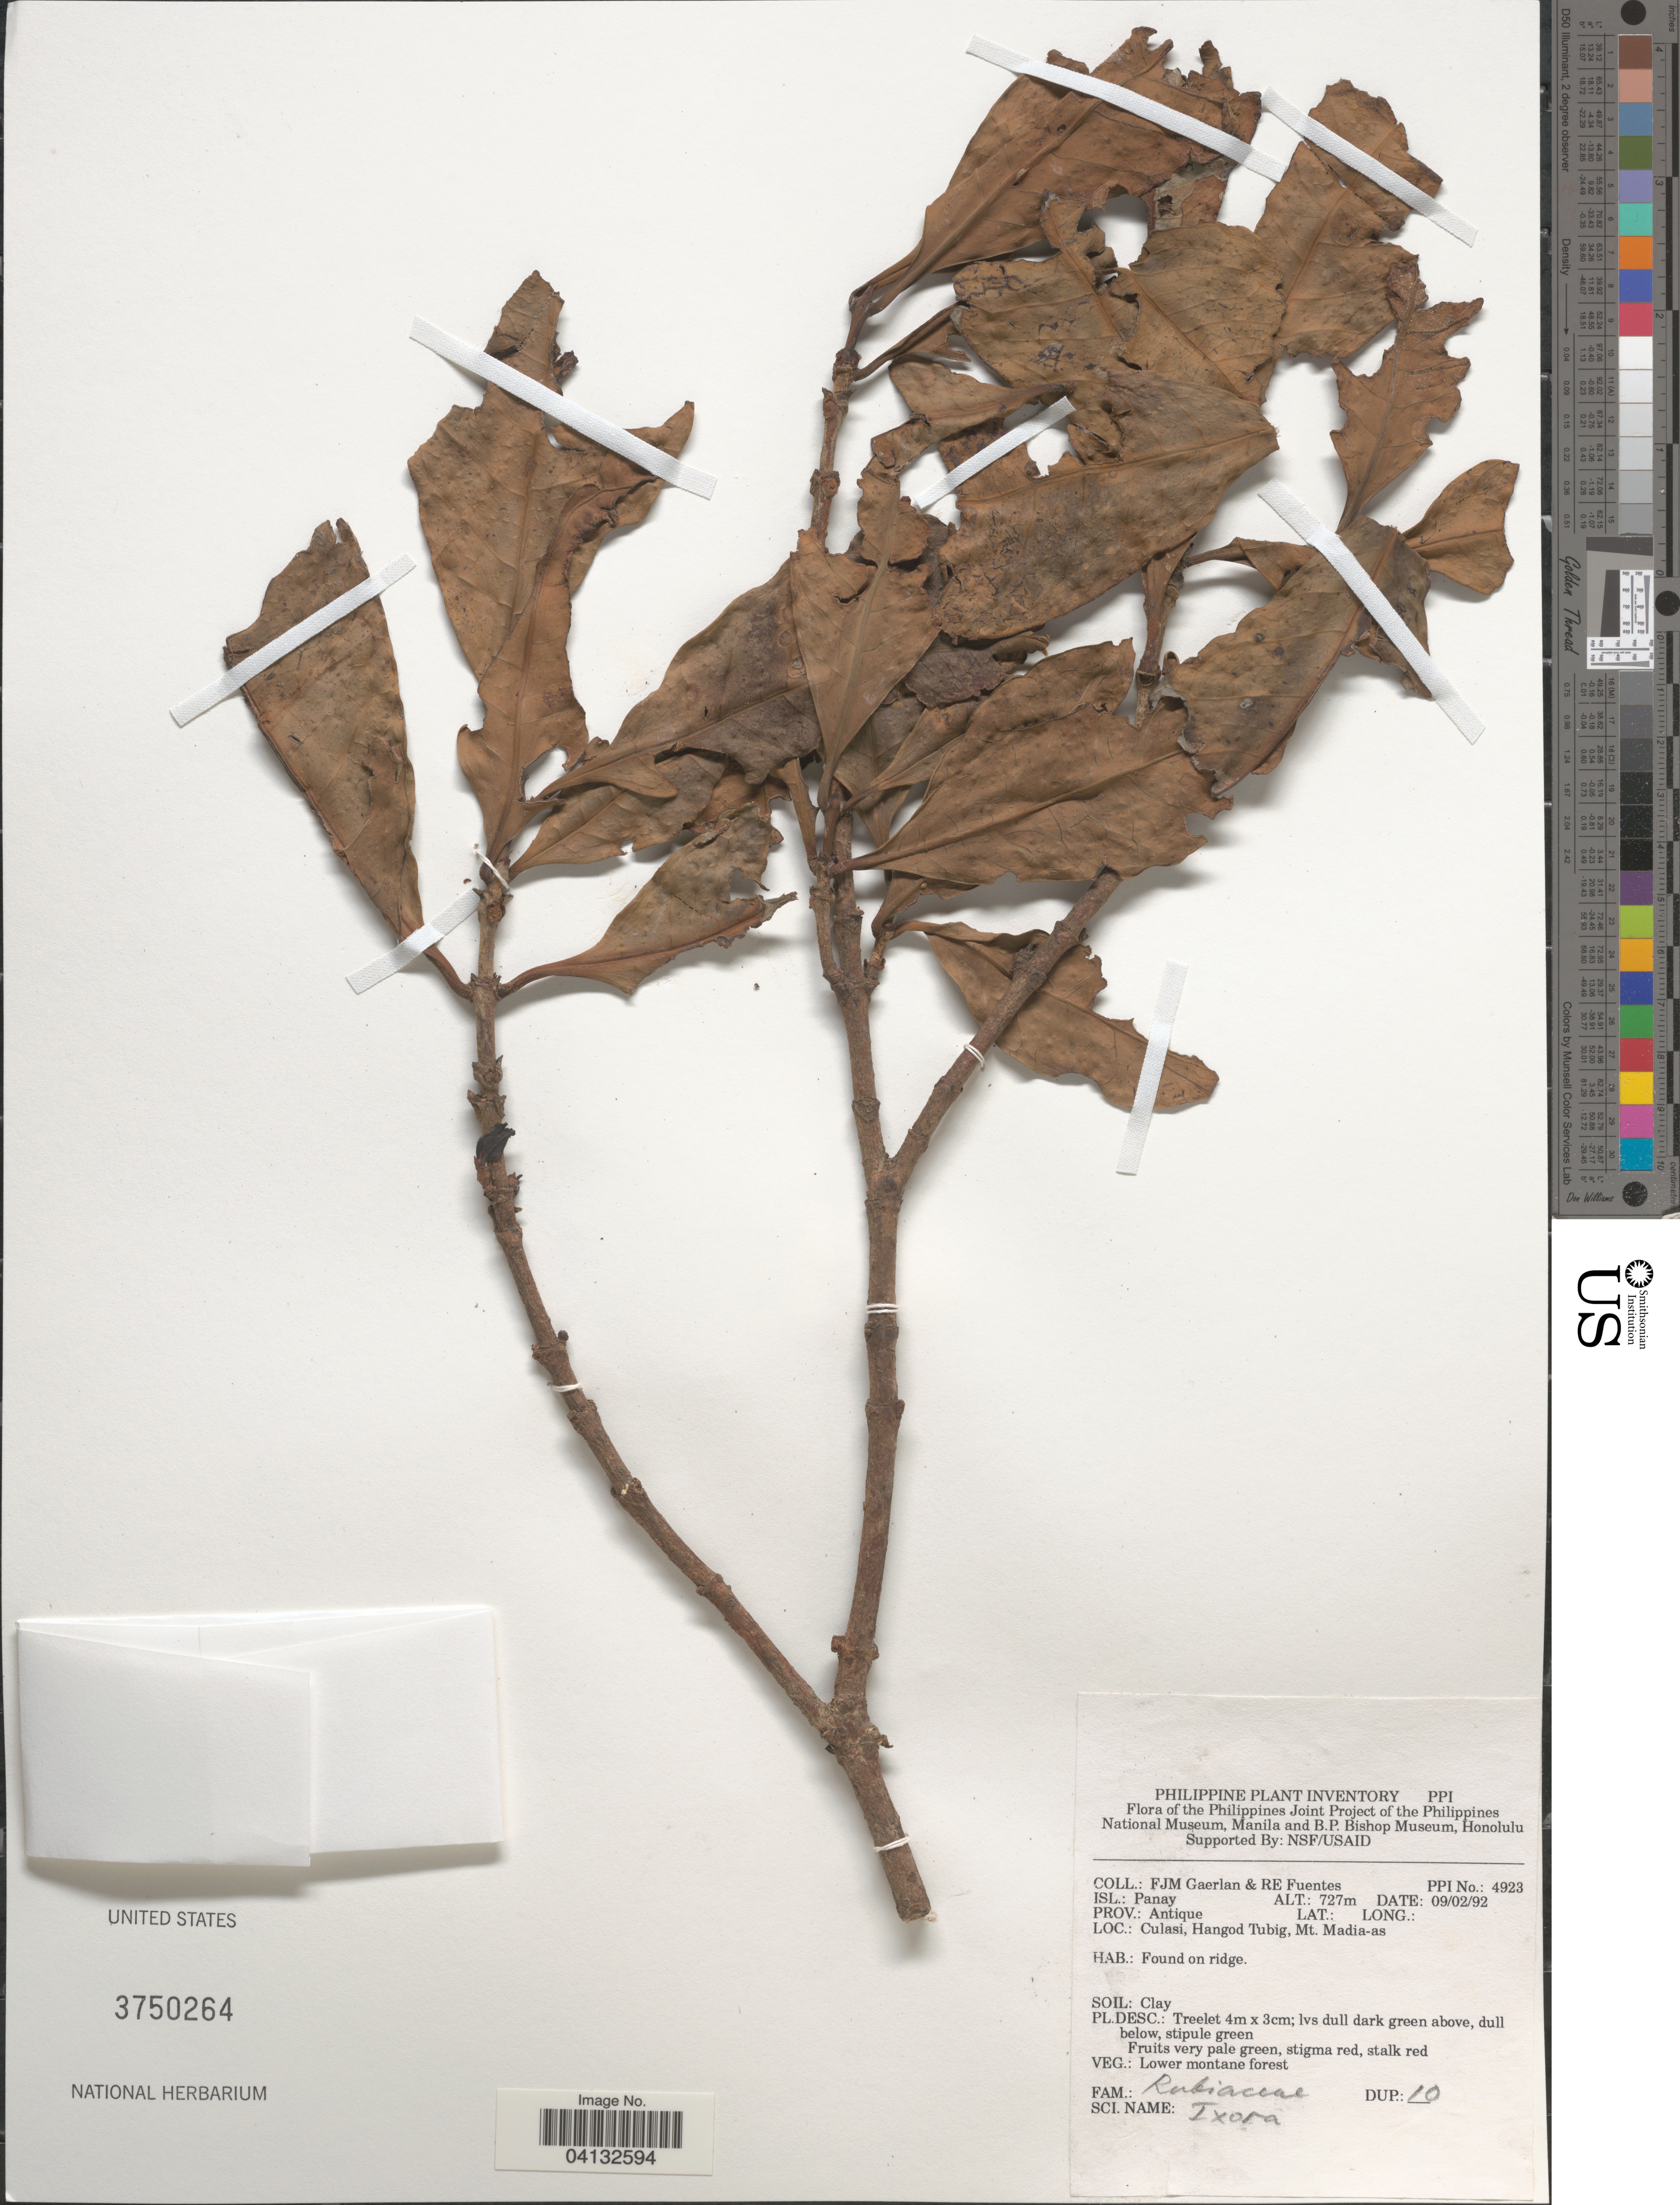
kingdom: Plantae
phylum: Tracheophyta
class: Magnoliopsida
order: Gentianales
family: Rubiaceae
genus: Ixora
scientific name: Ixora sp.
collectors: F. Gaerlan & R. Fuentes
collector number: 4923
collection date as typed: Transcribed d/m/y: 9/2/92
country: Philippines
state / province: Western Visayas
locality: Isl.: Panay. Prov.: Antique. Culasi, Hangod Tubig, Mt. Madia-as.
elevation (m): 727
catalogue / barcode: US 3750264